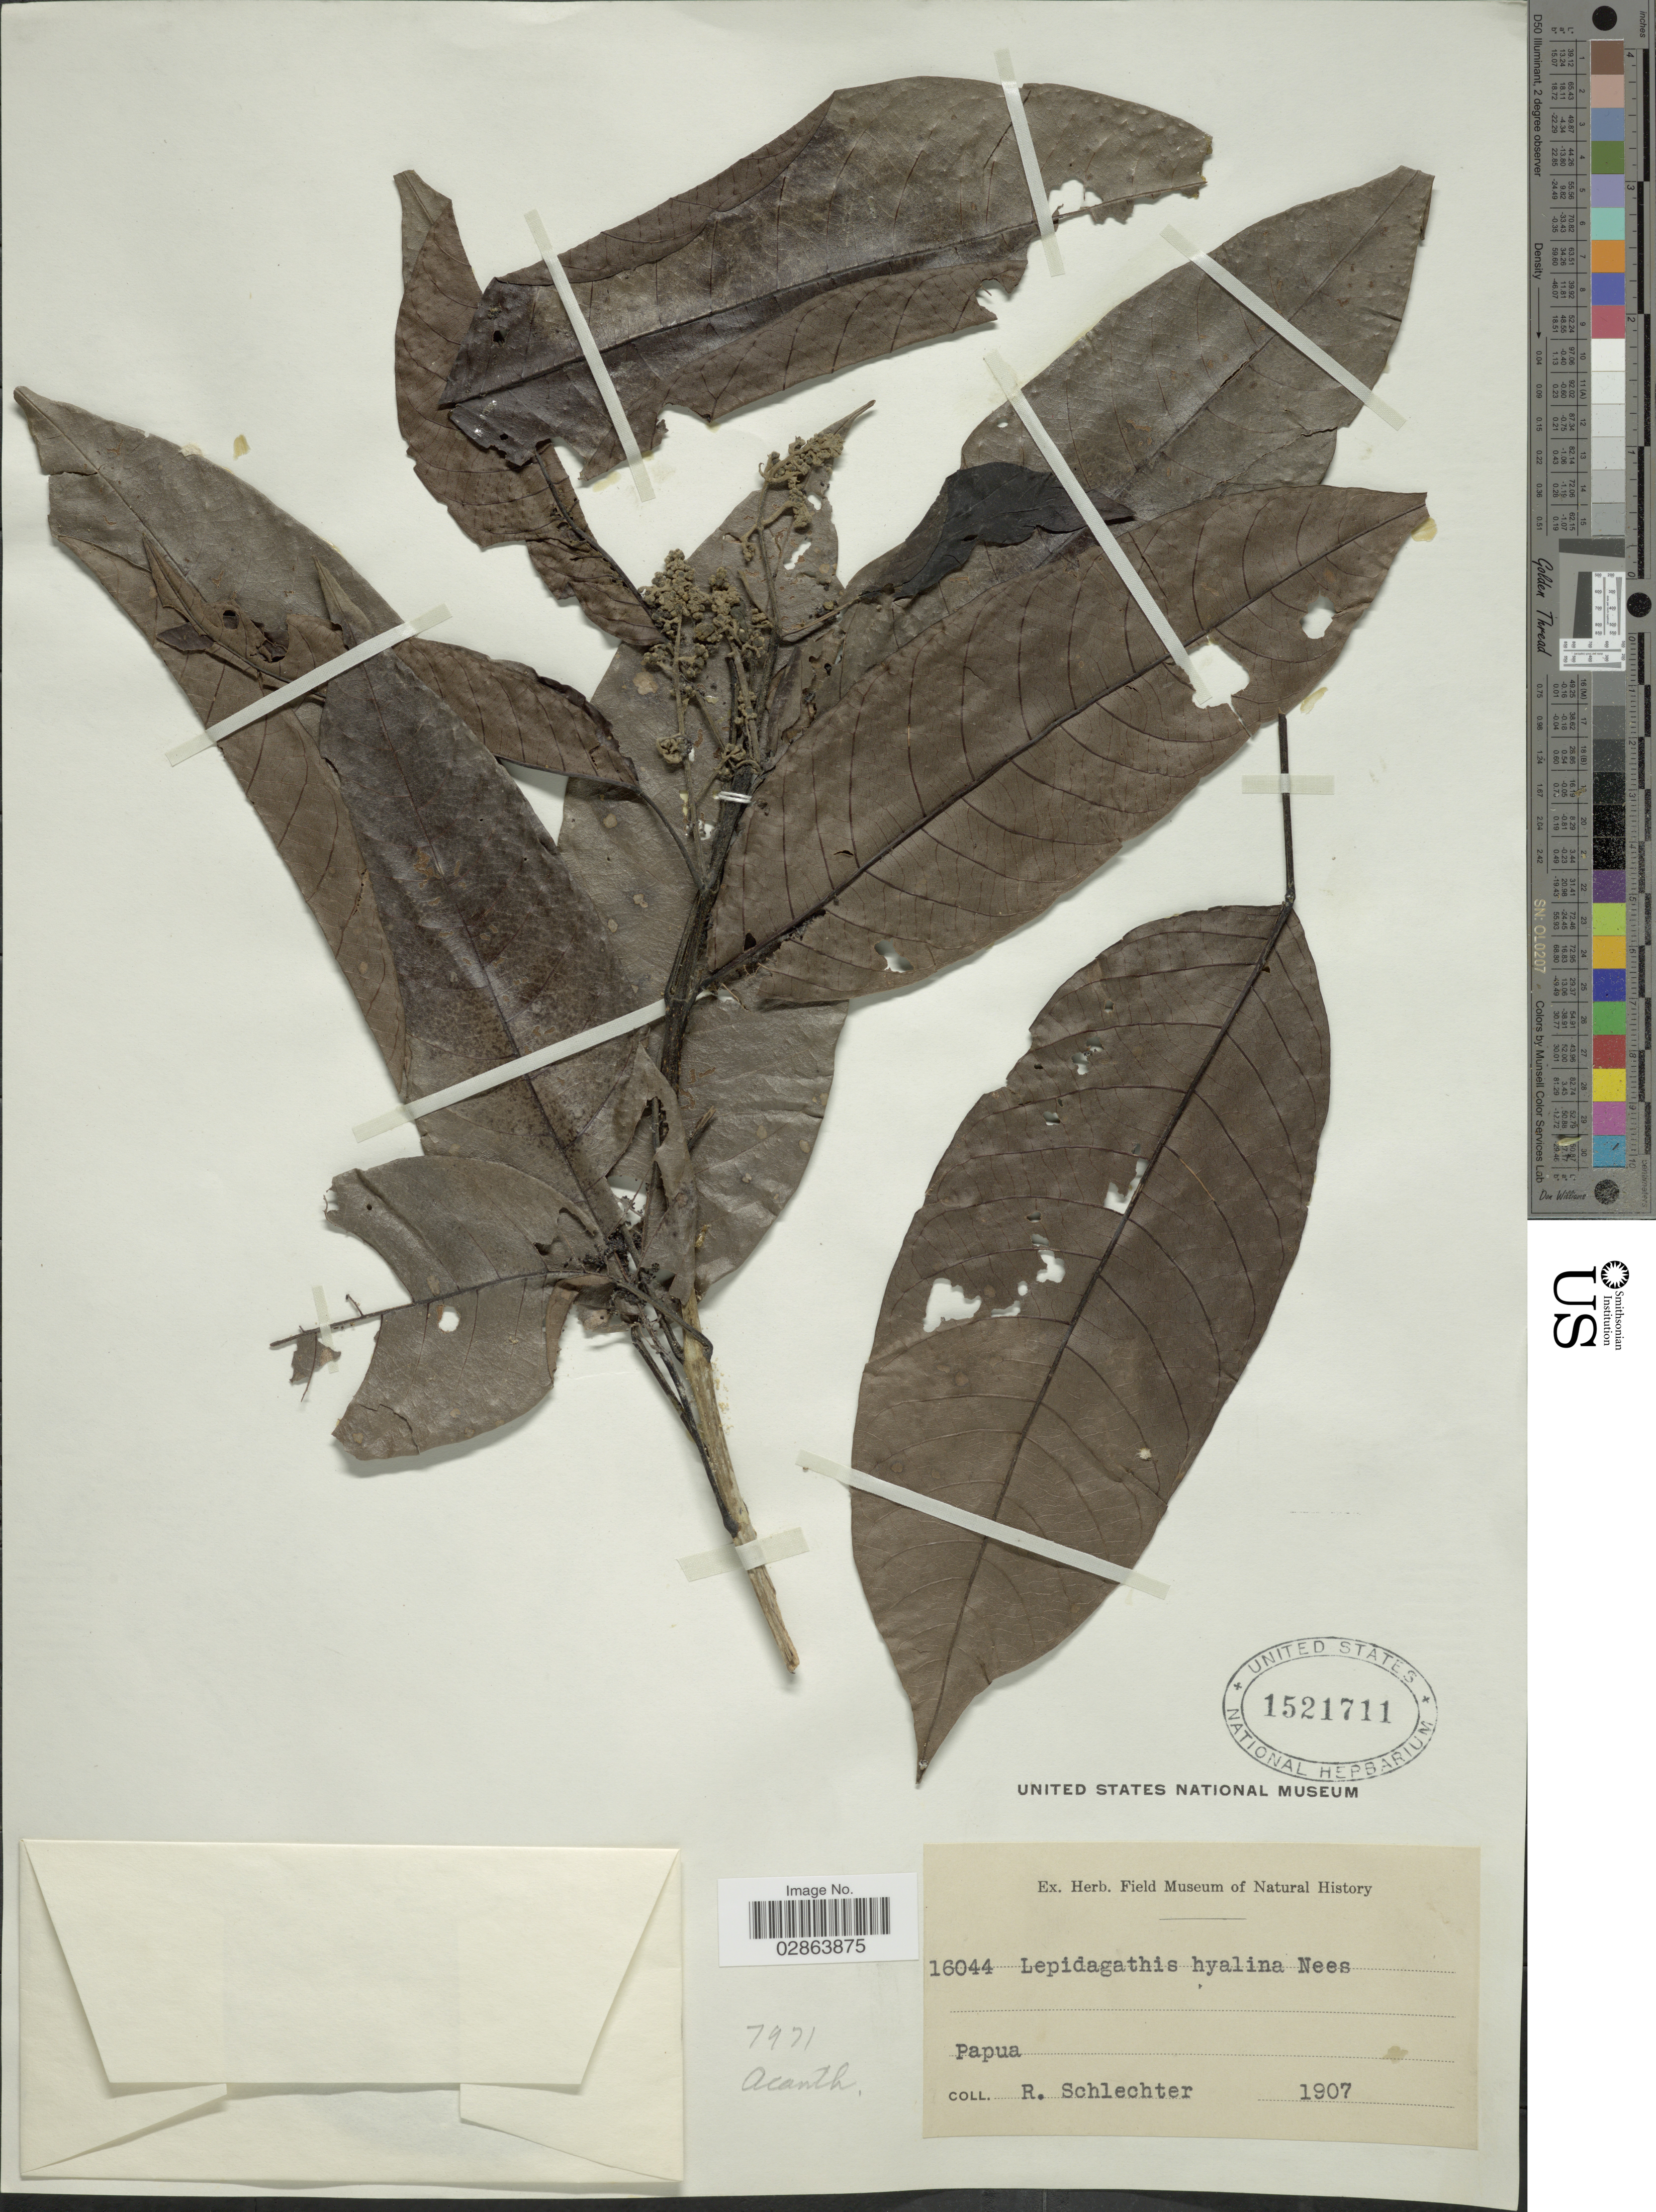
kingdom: Plantae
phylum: Tracheophyta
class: Magnoliopsida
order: Lamiales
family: Acanthaceae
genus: Lepidagathis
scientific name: Lepidagathis ampliata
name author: C.B. Clarke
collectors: F. R. R. Schlechter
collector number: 16044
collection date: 1907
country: Papua New Guinea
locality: Papua.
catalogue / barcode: US 1521711